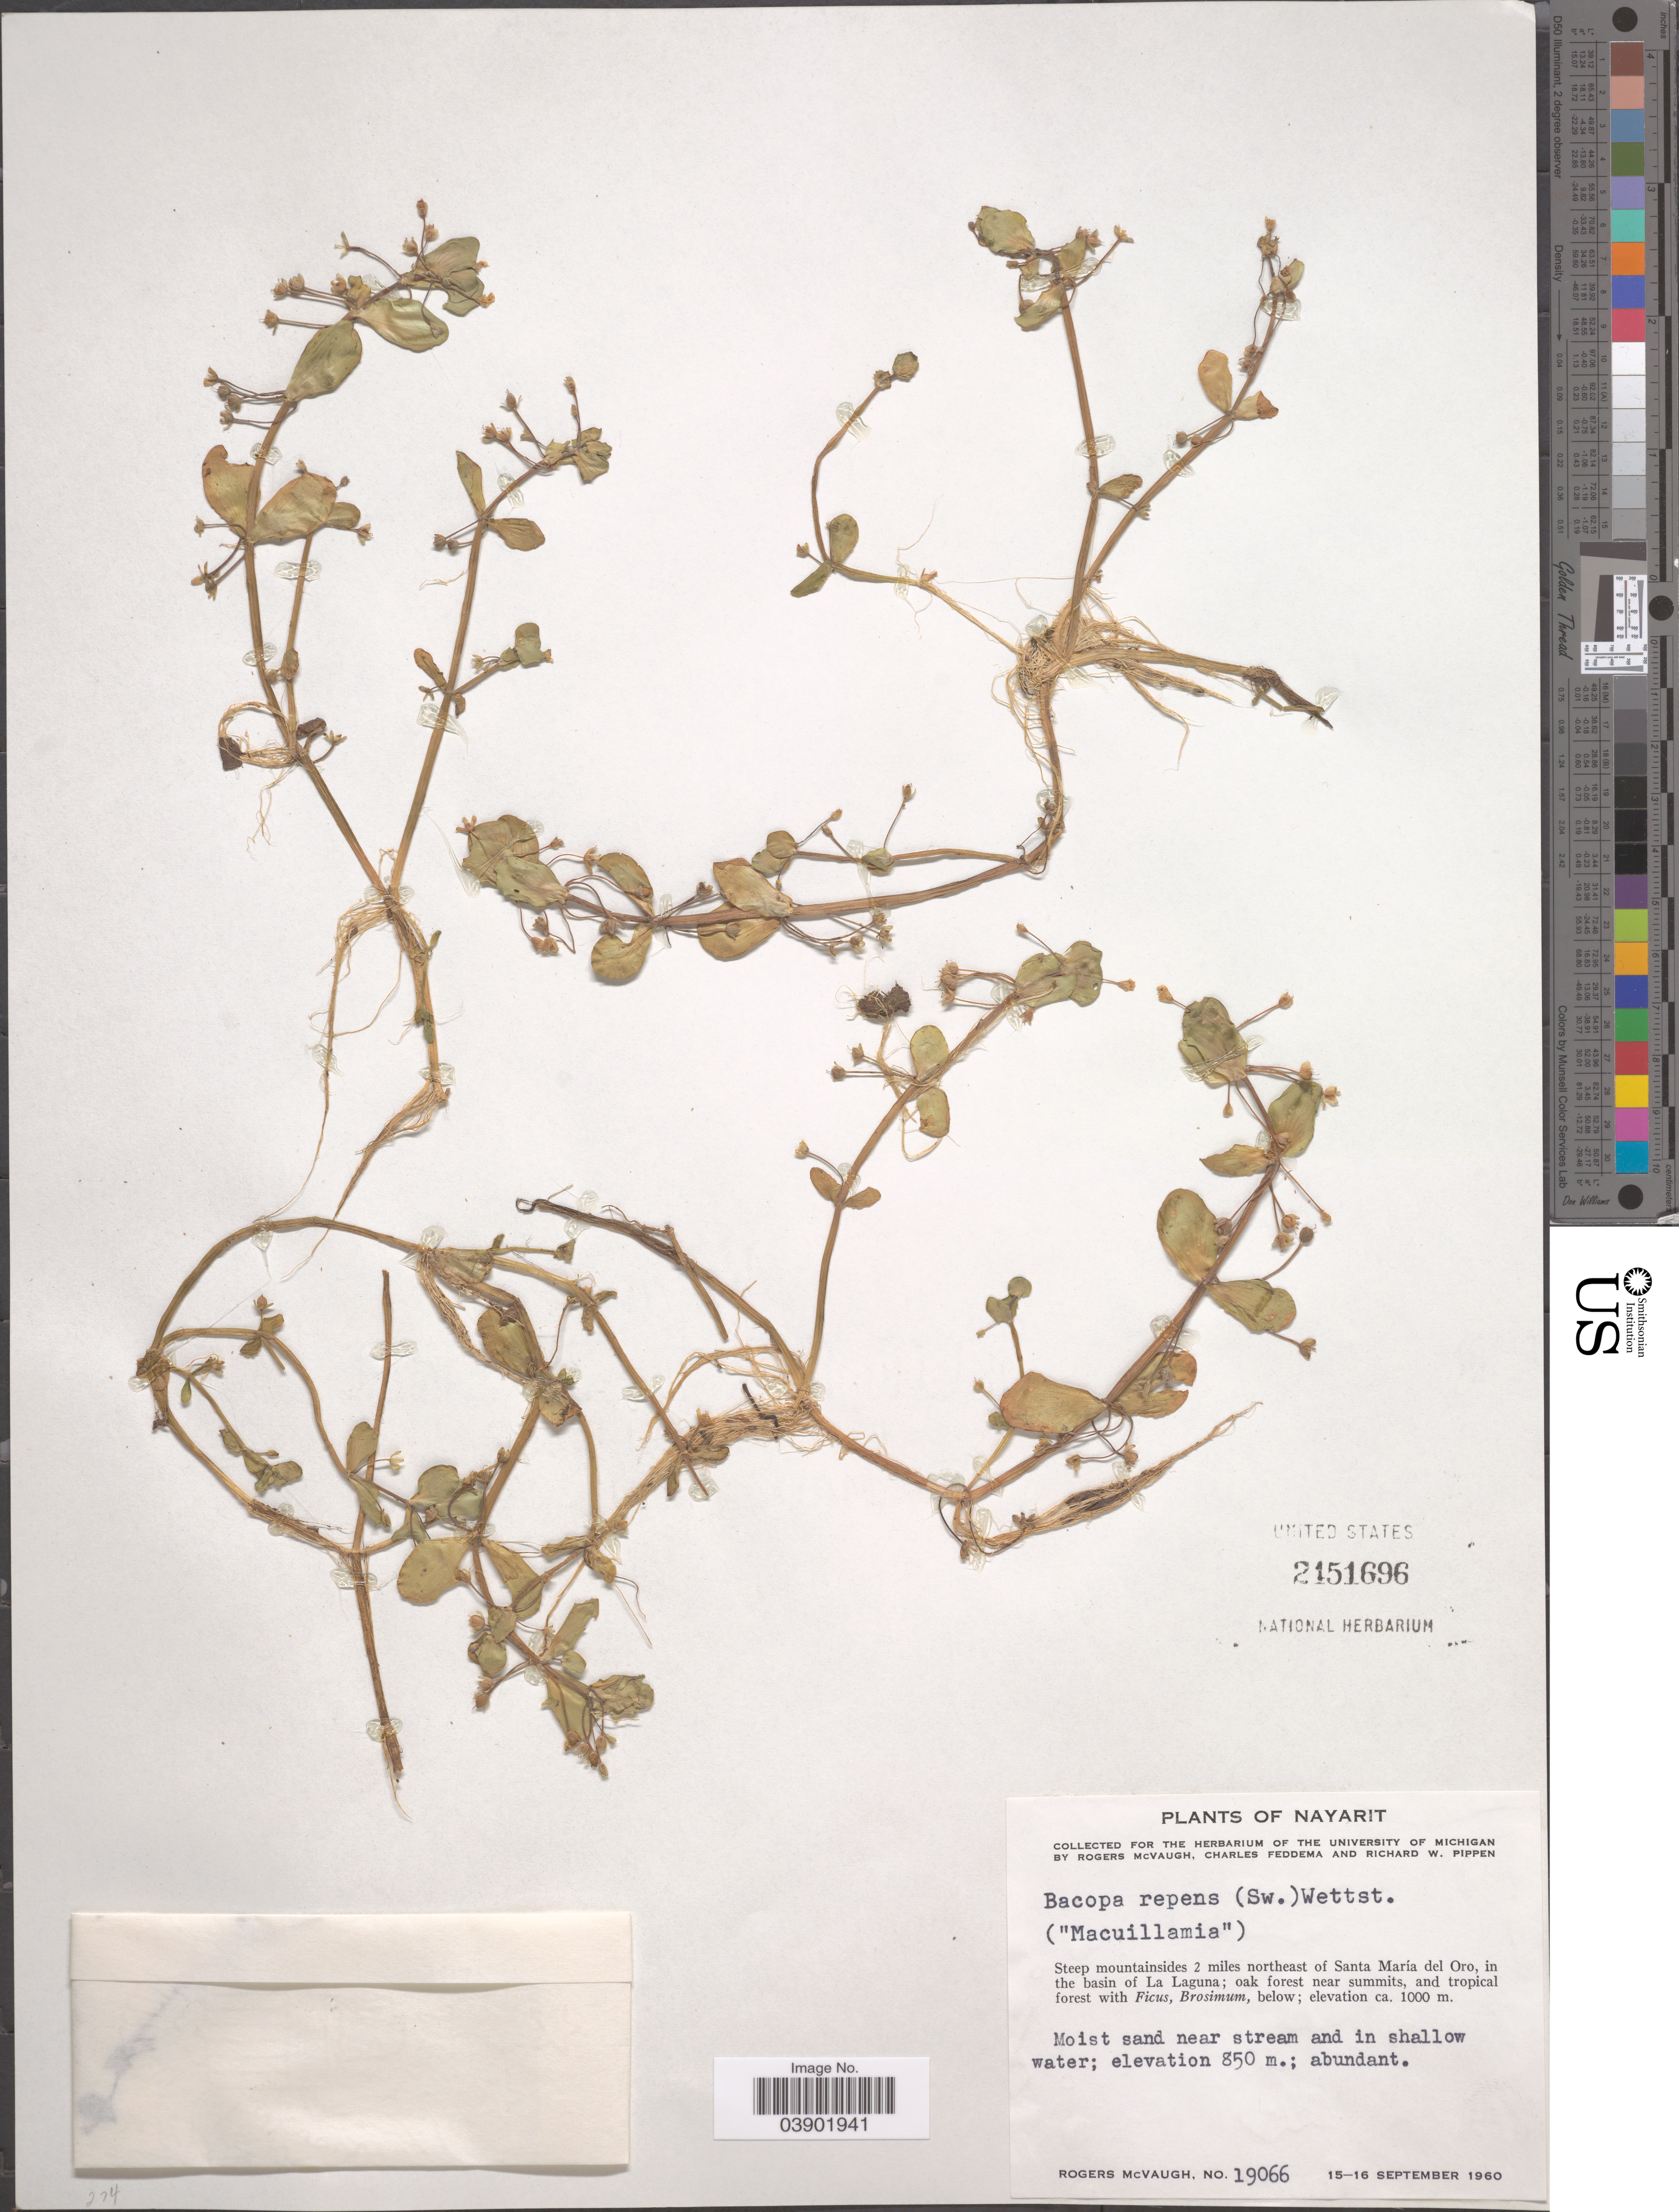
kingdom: Plantae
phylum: Tracheophyta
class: Magnoliopsida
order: Lamiales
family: Plantaginaceae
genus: Bacopa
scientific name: Bacopa repens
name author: (Sw.) Wettst.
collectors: R. McVaugh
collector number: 19066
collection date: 1960-09-15/1960-09-16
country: Mexico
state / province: Nayarit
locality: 2 miles northeast of Santa María del Oro, in the basin of La Laguna.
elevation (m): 850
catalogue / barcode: US 2151696